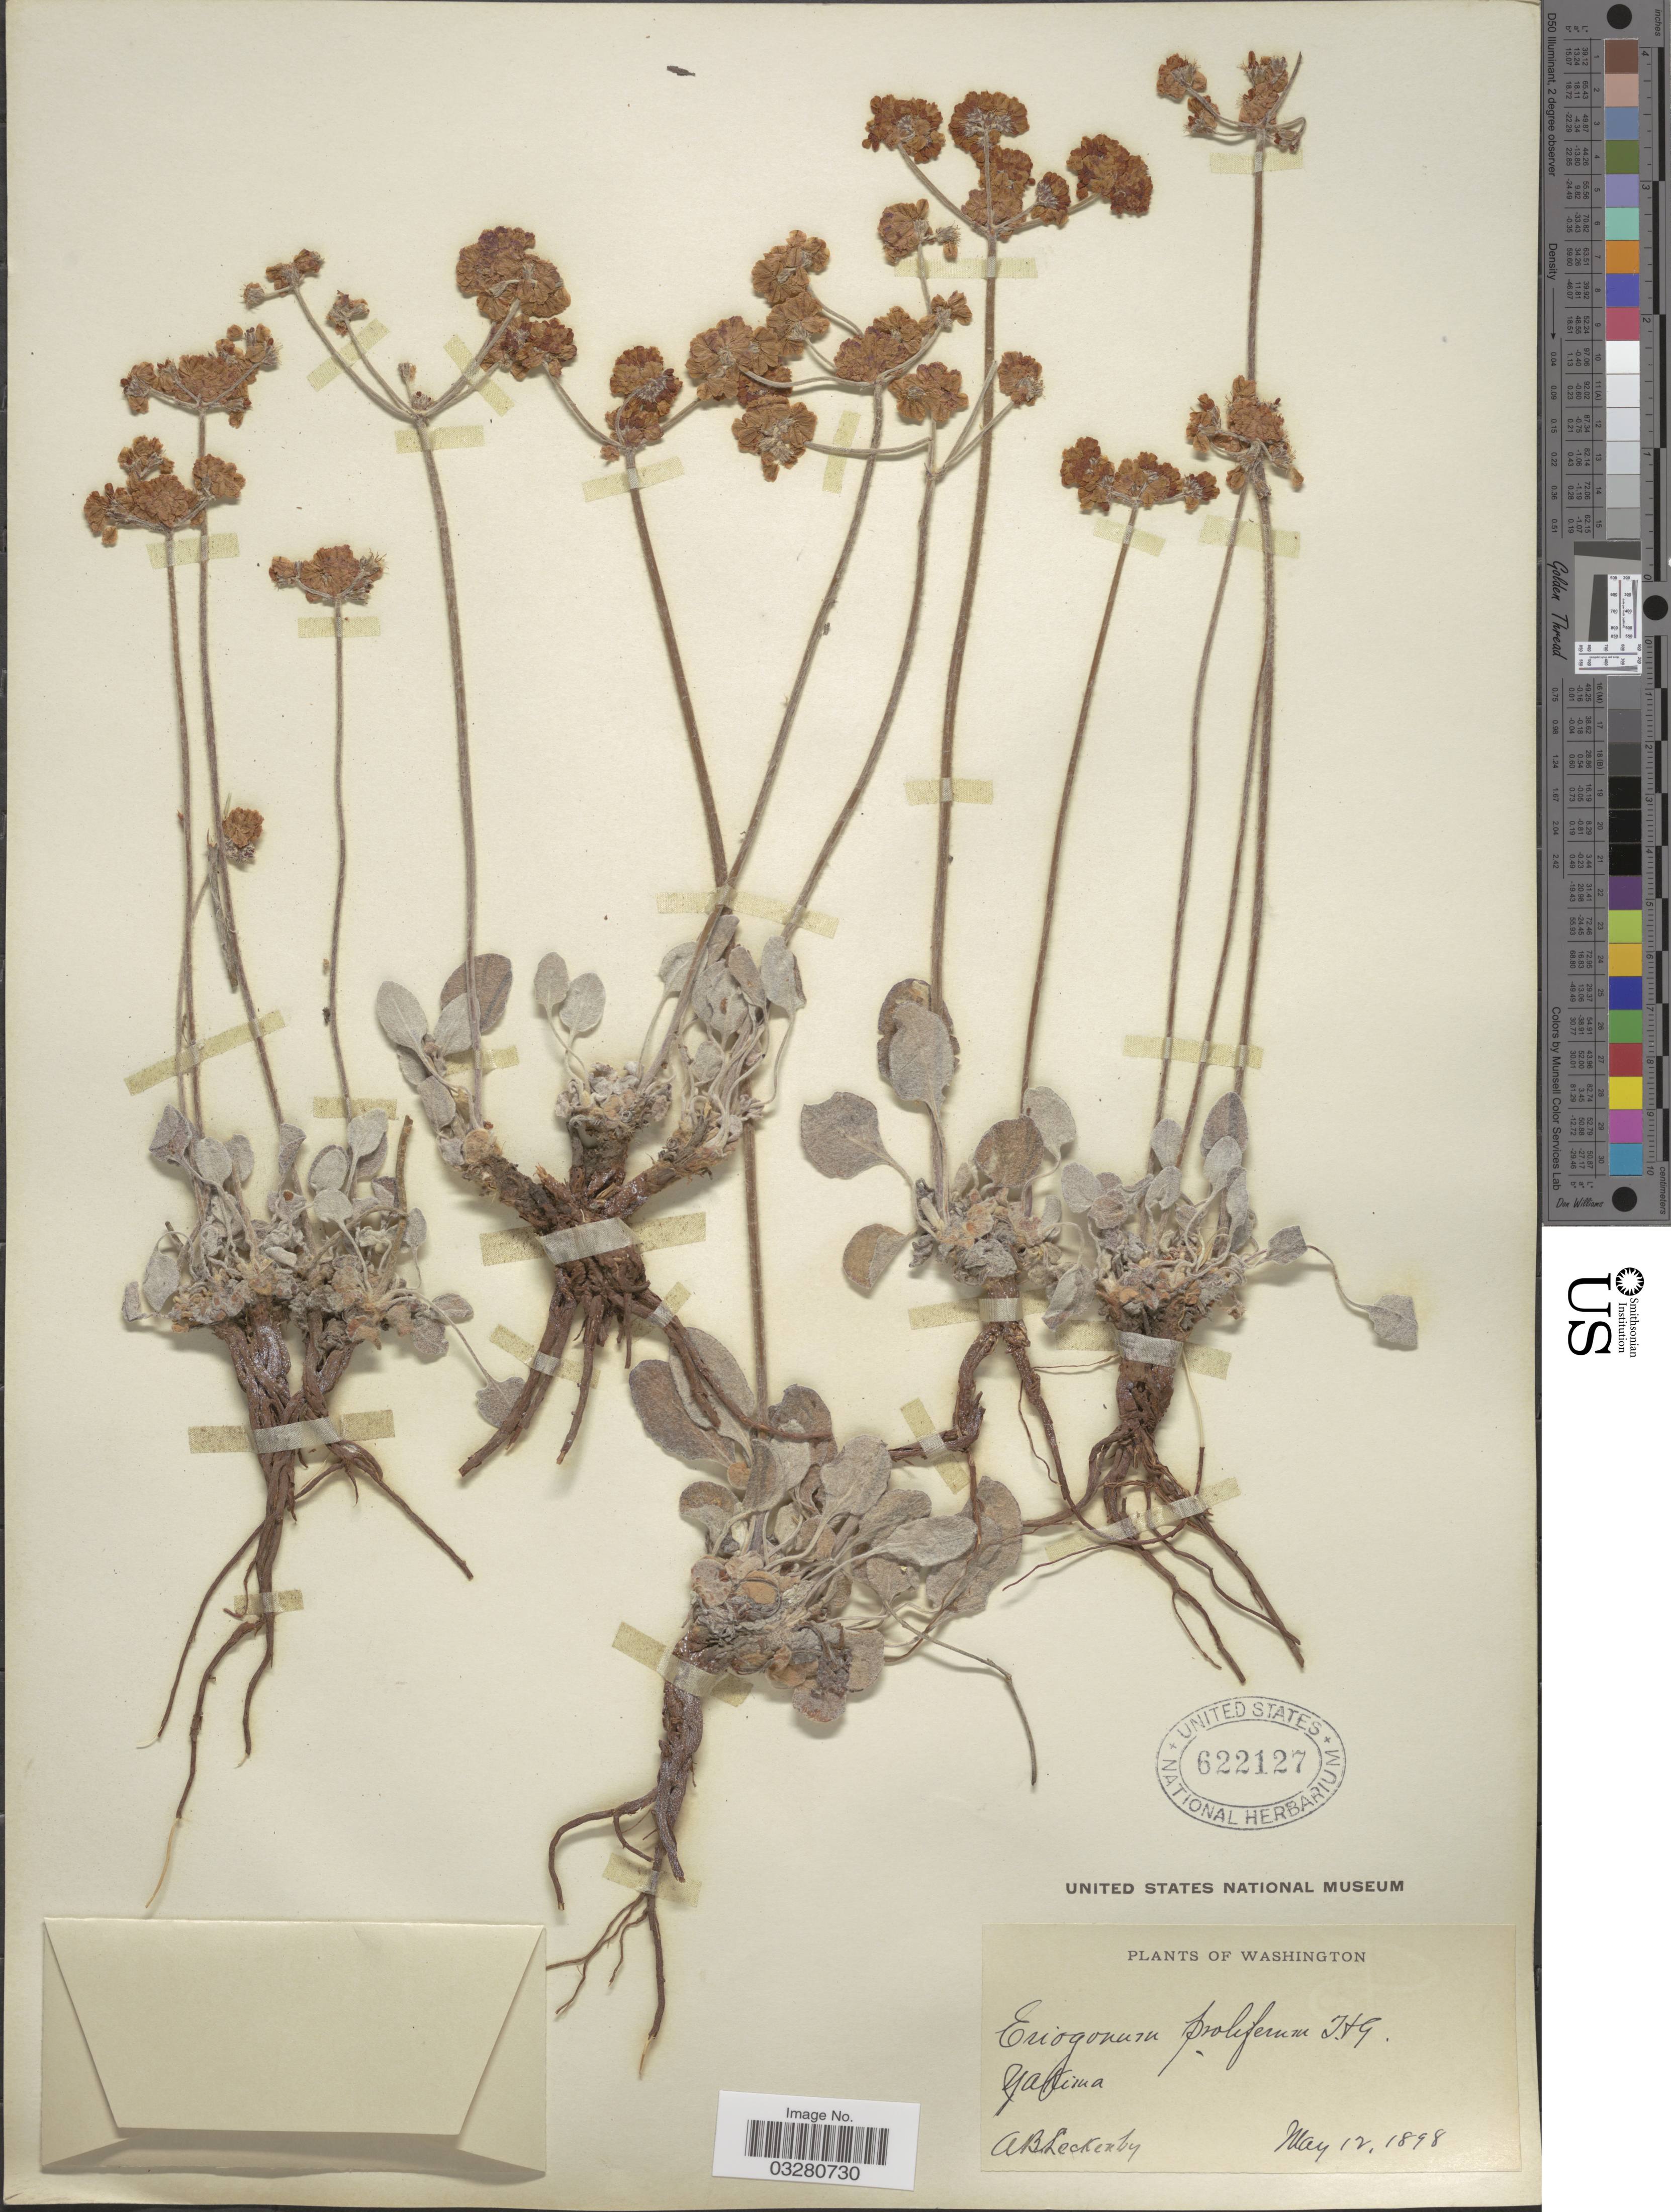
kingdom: Plantae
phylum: Tracheophyta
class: Magnoliopsida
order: Caryophyllales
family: Polygonaceae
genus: Eriogonum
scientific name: Eriogonum strictum subsp. proliferum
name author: (Torr. & A. Gray) S. Stokes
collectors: A. Leckenby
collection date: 1898-05-12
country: United States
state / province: Washington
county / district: Yakima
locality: Yakima.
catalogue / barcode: US 622127